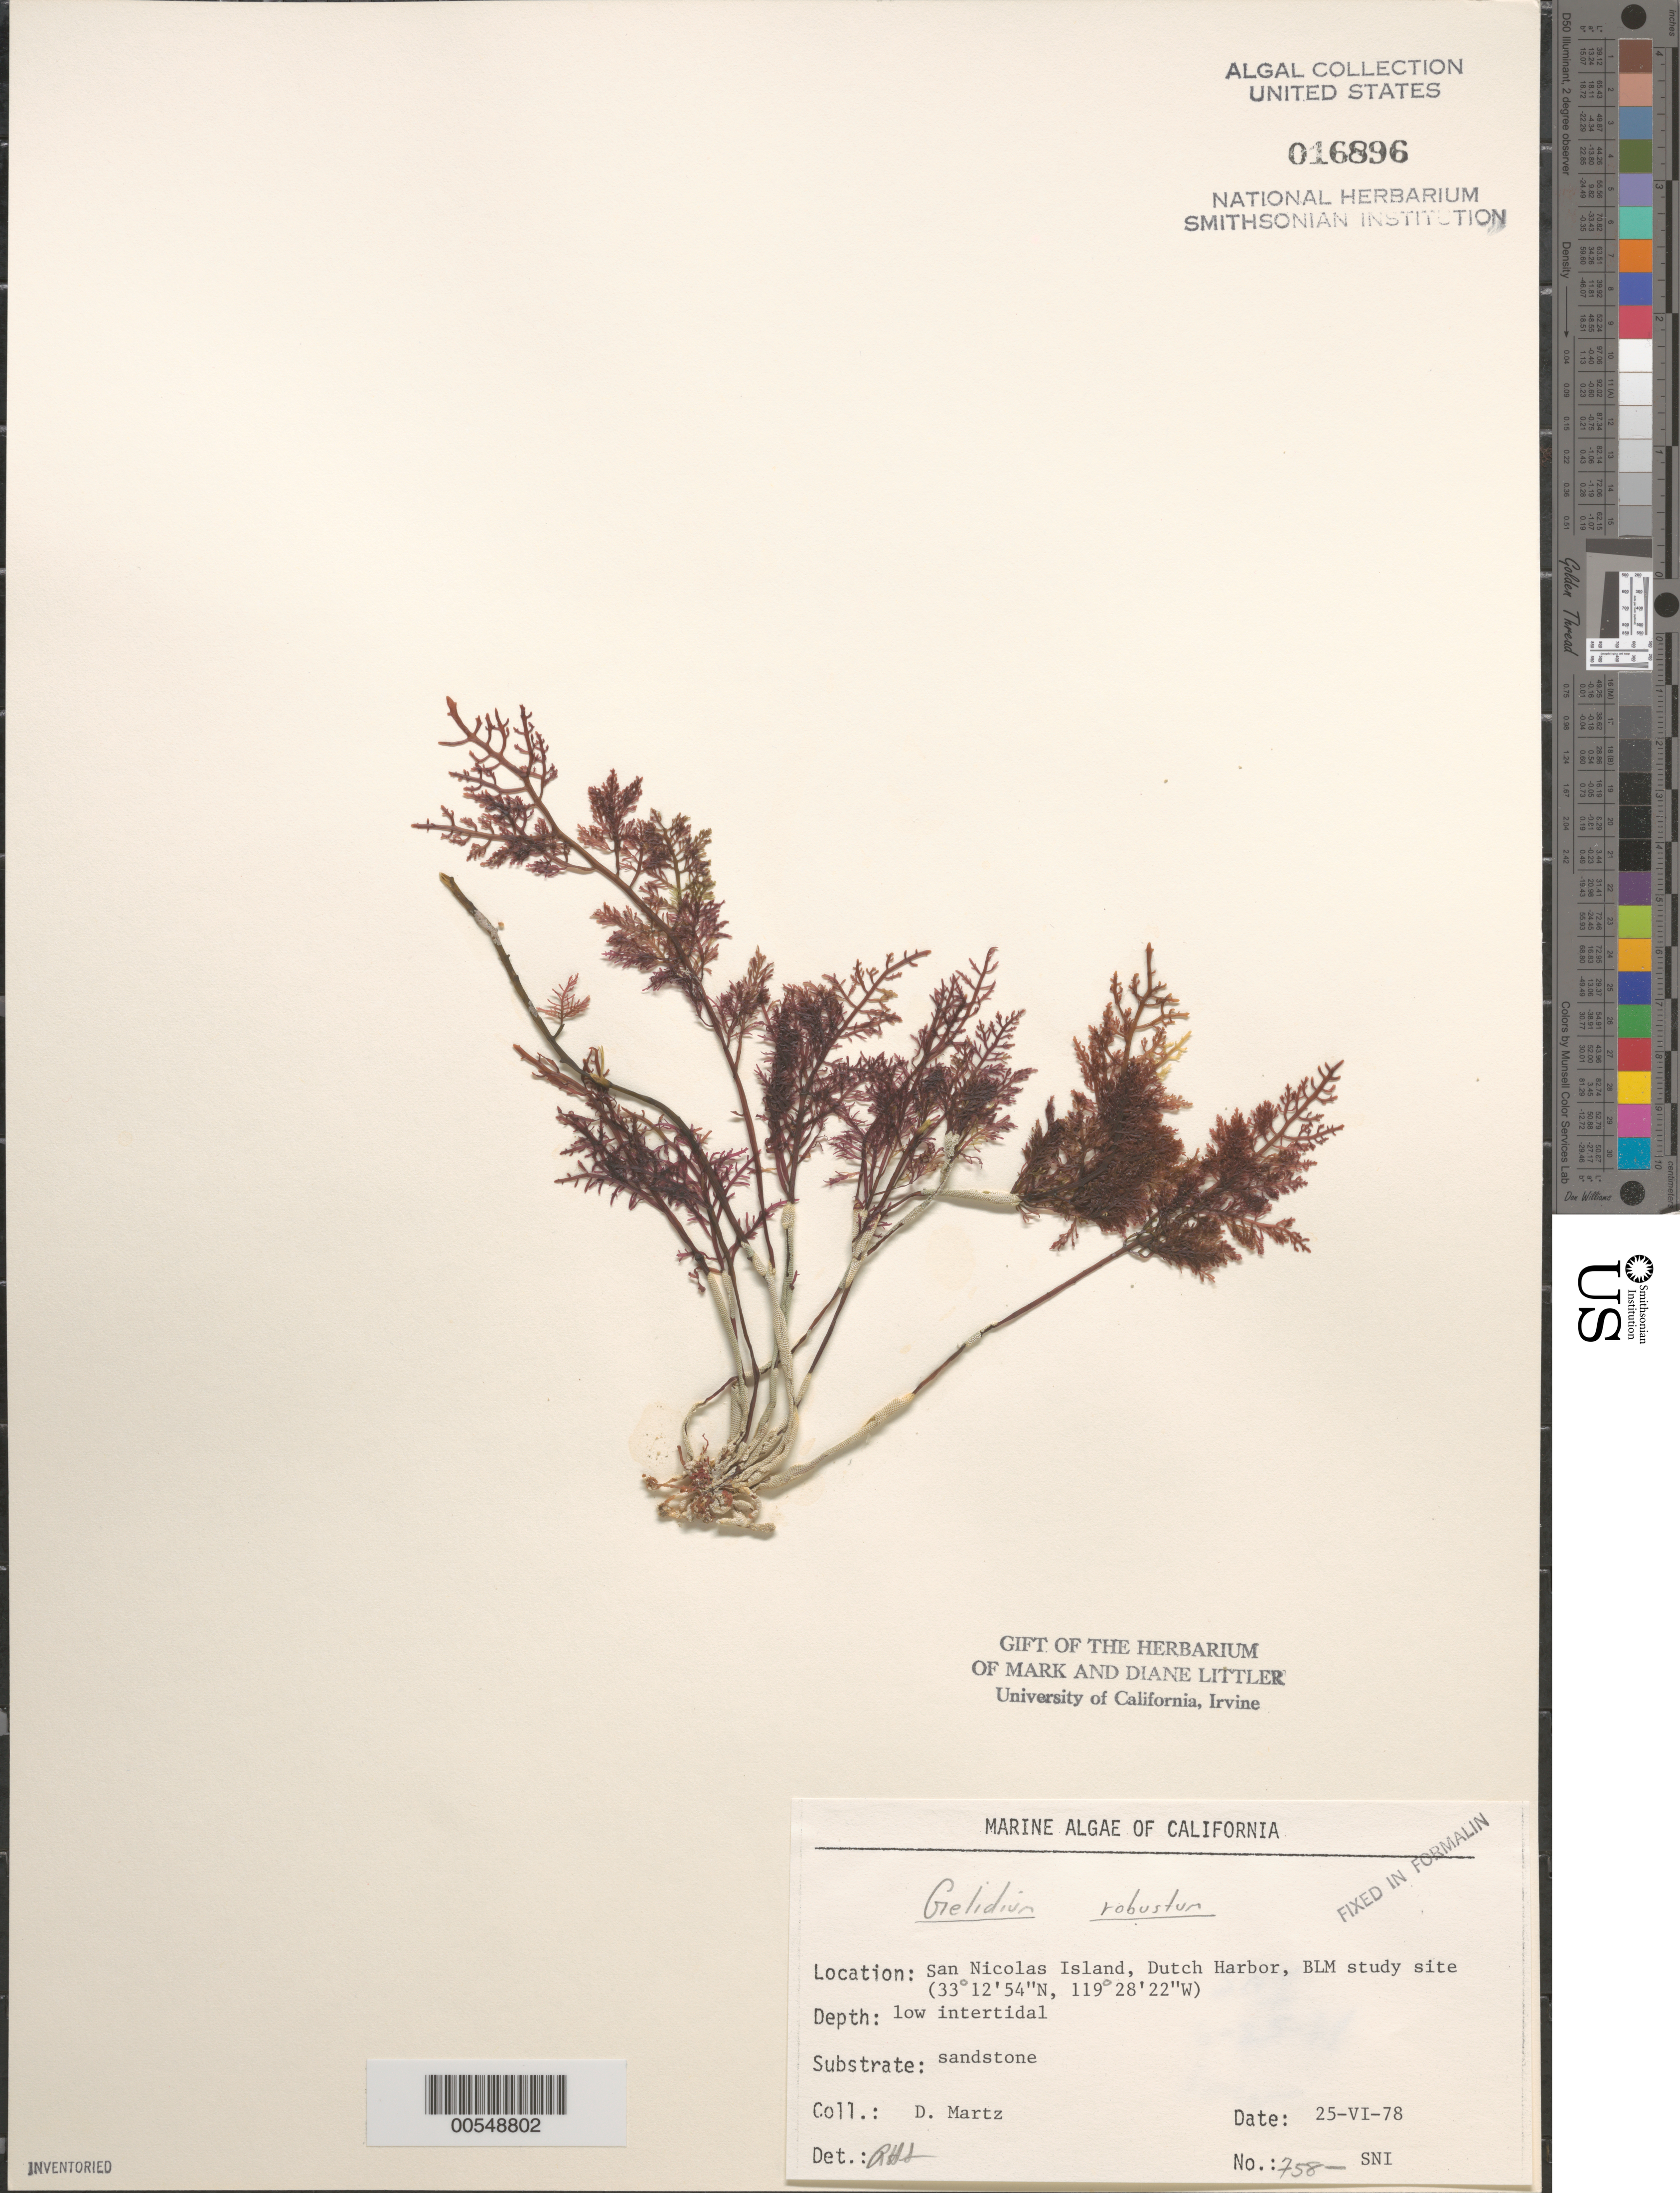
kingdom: Plantae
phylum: Rhodophyta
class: Florideophyceae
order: Gelidiales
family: Gelidiaceae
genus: Gelidium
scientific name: Gelidium robustum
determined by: Sims, Robert H.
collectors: D. Martz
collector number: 758-sni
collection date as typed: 25 Jun 1978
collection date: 1978-06-25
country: United States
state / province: California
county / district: Ventura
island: San Nicolas Island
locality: Dutch Harbor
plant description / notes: BLM-SOCALBIGHT Rocky Intertidal Survey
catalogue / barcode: US 16896